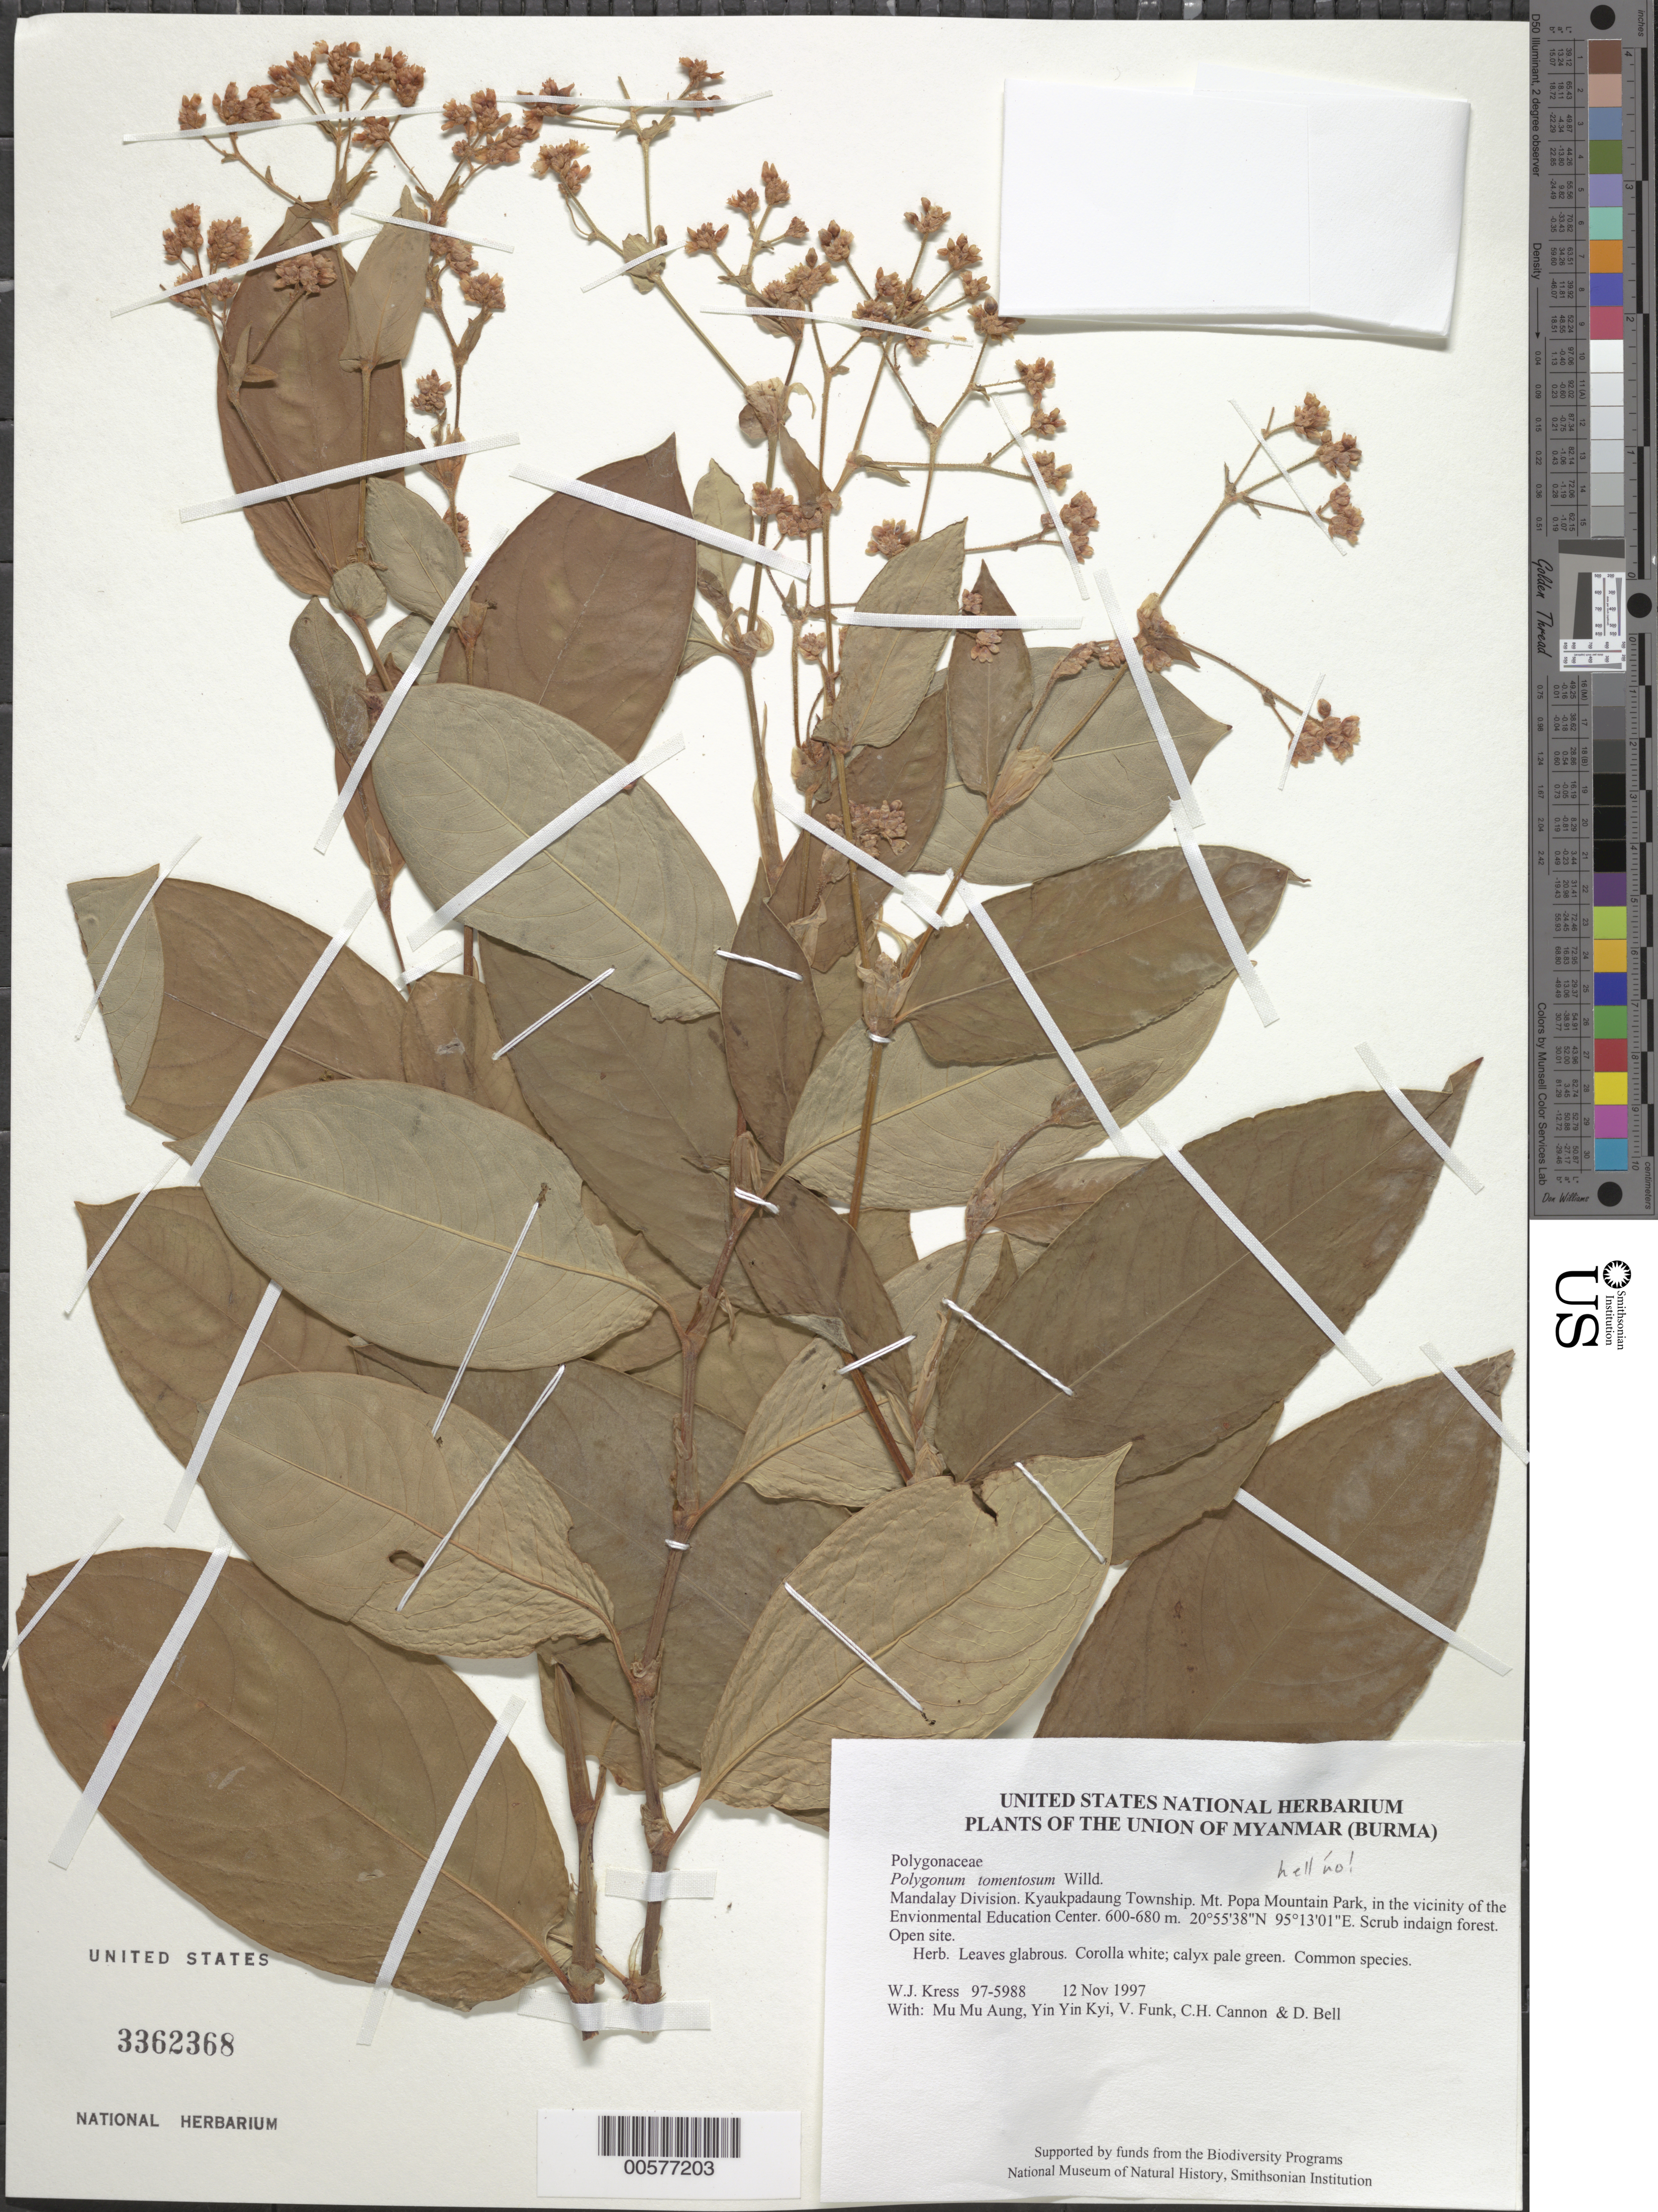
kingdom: Plantae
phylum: Tracheophyta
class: Magnoliopsida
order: Caryophyllales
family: Polygonaceae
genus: Persicaria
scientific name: Persicaria sp.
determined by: Strong, Mark T., (BOT), Smithsonian Institution - National Museum of Natural History (UNITED STATES)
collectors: W. J. Kress, Mu Mu Aung, Yin Yin Kyi, V. Funk, C. H. Cannon & D. A. Bell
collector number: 97-5988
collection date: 1997-11-12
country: Myanmar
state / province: Mandalay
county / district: Kyaukpadaung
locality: Mt. Popa Mountain Park, in the vicinity of the Envionmental Education Center.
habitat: Scrub indaign forest. Open site.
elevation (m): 600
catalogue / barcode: US 3362368